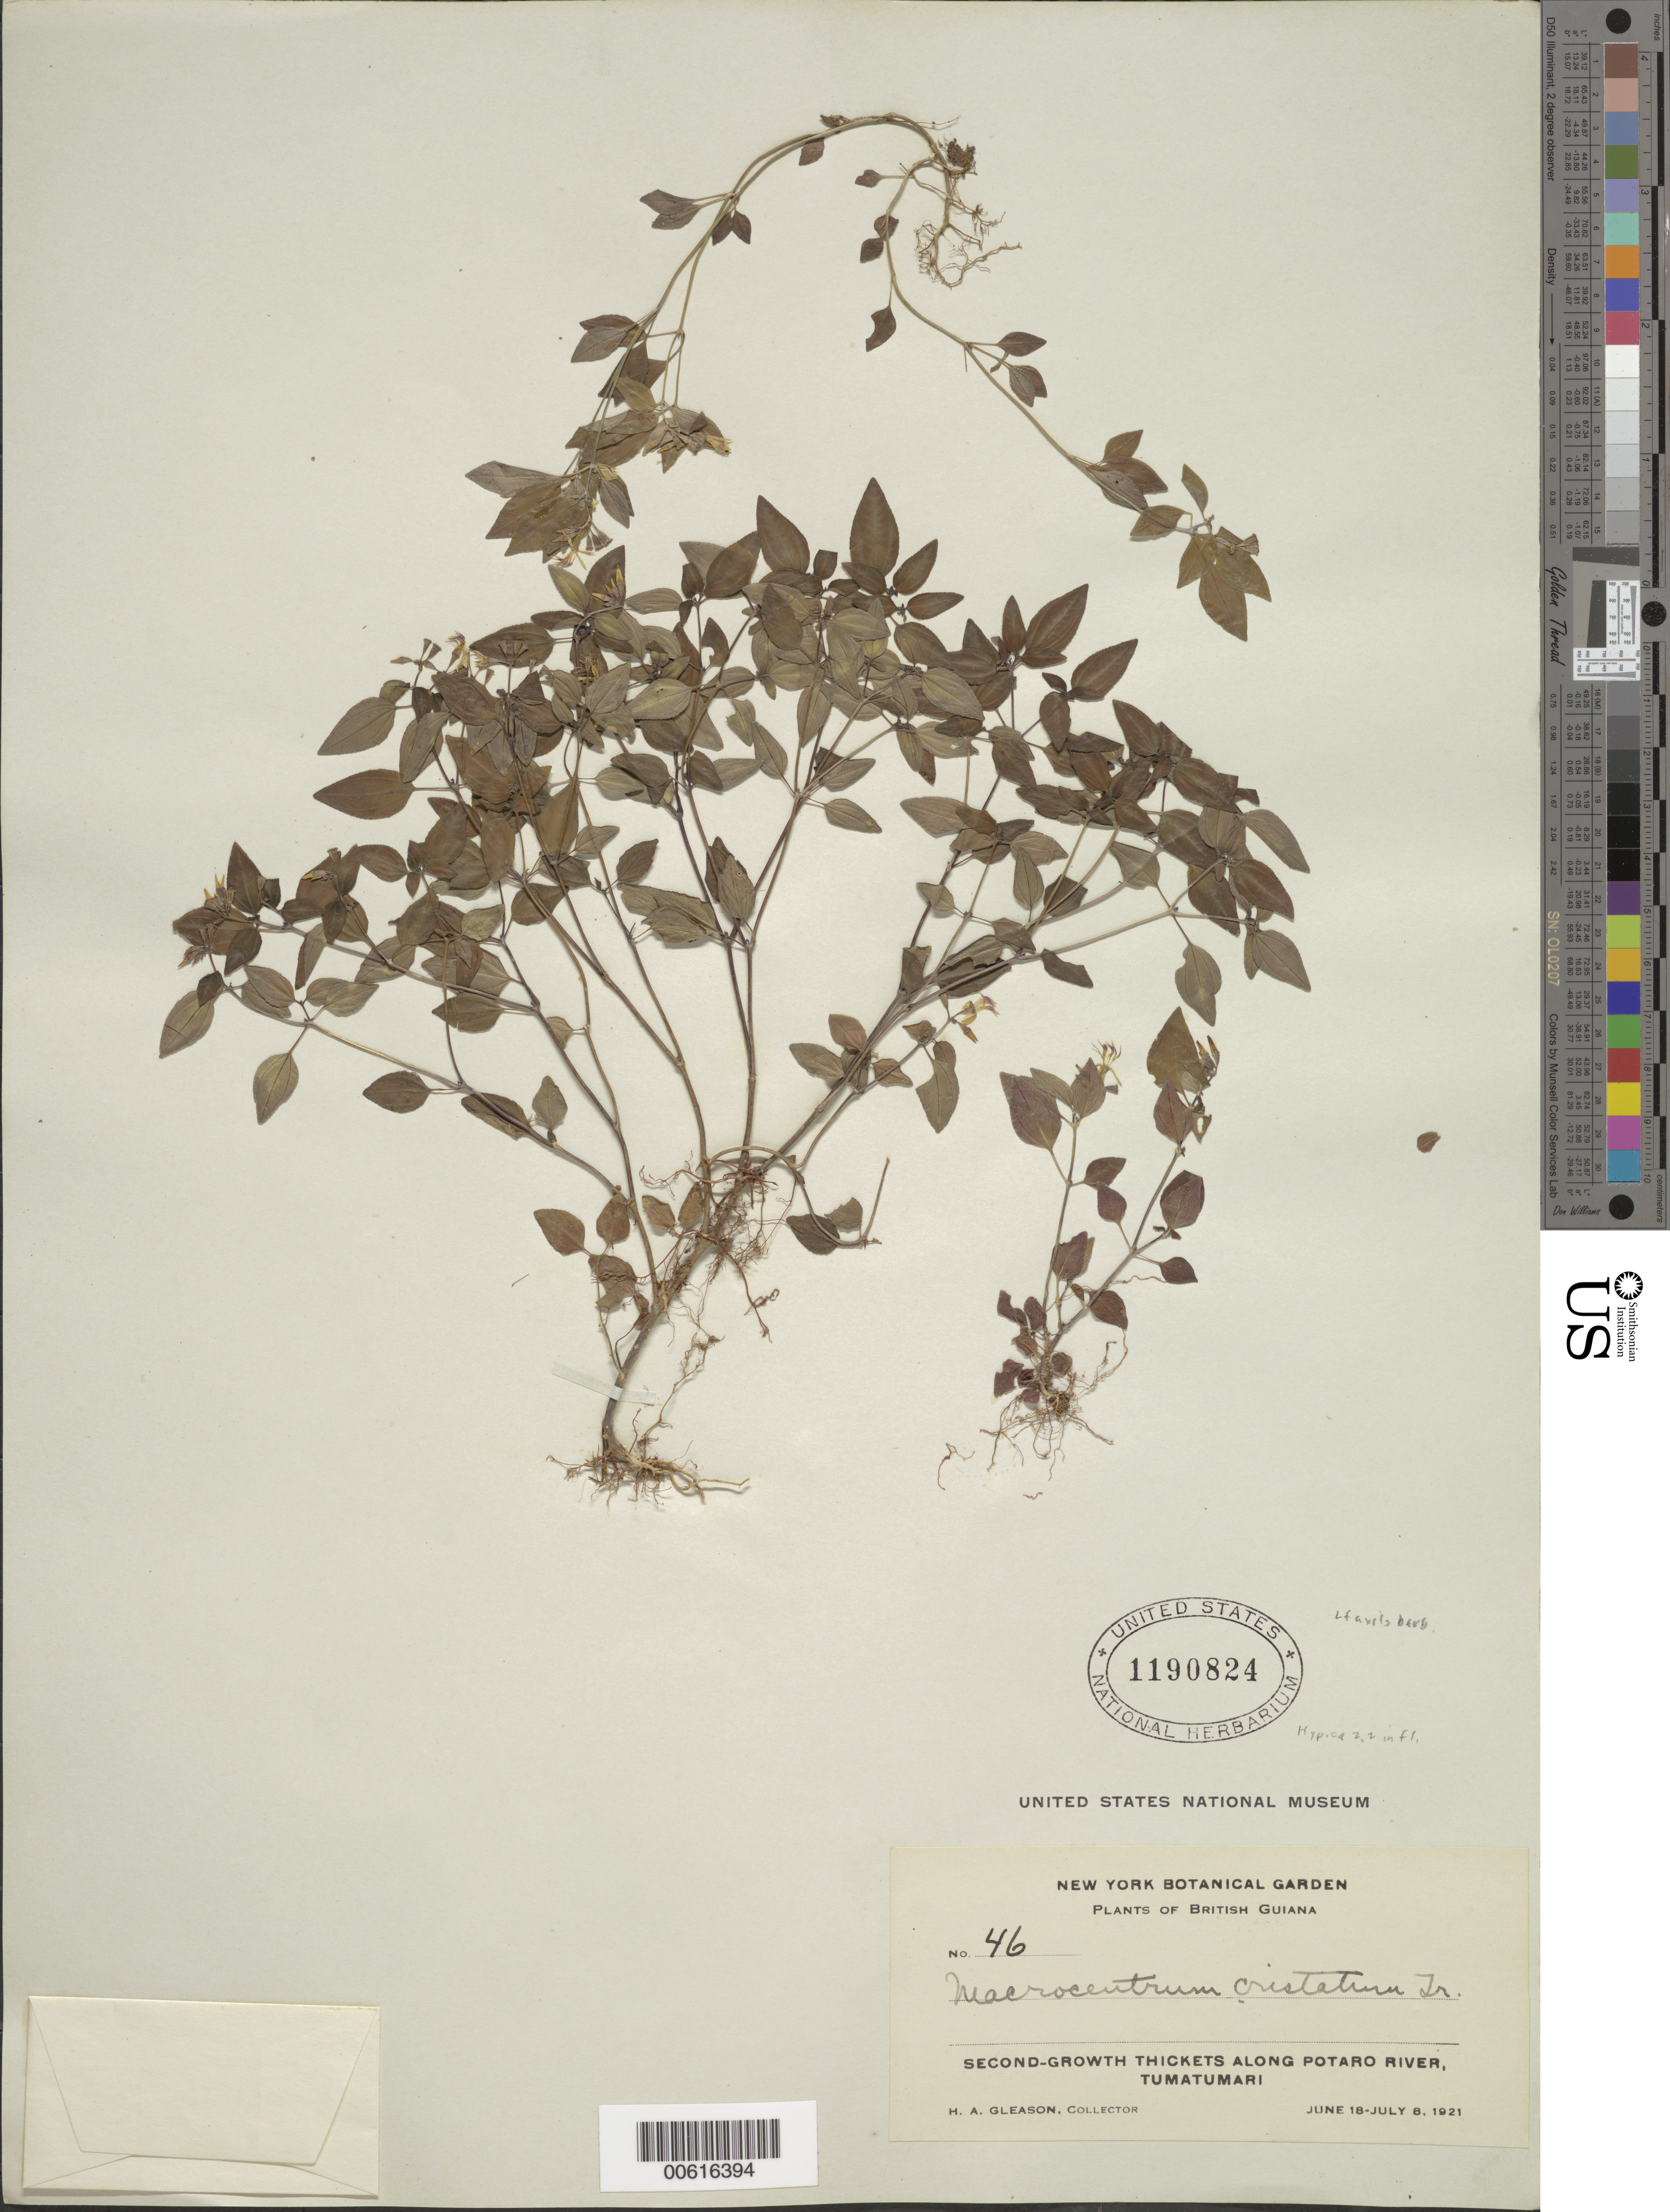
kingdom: Plantae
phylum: Tracheophyta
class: Magnoliopsida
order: Myrtales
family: Melastomataceae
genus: Macrocentrum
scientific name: Macrocentrum cristatum var. microphyllum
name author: Cogn.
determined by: Jansen-Jacobs, M. J., (U), Nationaal Herbarium Nederland, Utrecht University branch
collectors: H. A. Gleason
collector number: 46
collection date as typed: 18-Jun-21 to 8-Jul-21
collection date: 1921-06-18/1921-07-08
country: Guyana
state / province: Potaro-Siparuni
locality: Tumatumari Village, Potaro R.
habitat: Second-growth thickets along Potaro River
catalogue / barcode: US 1191824